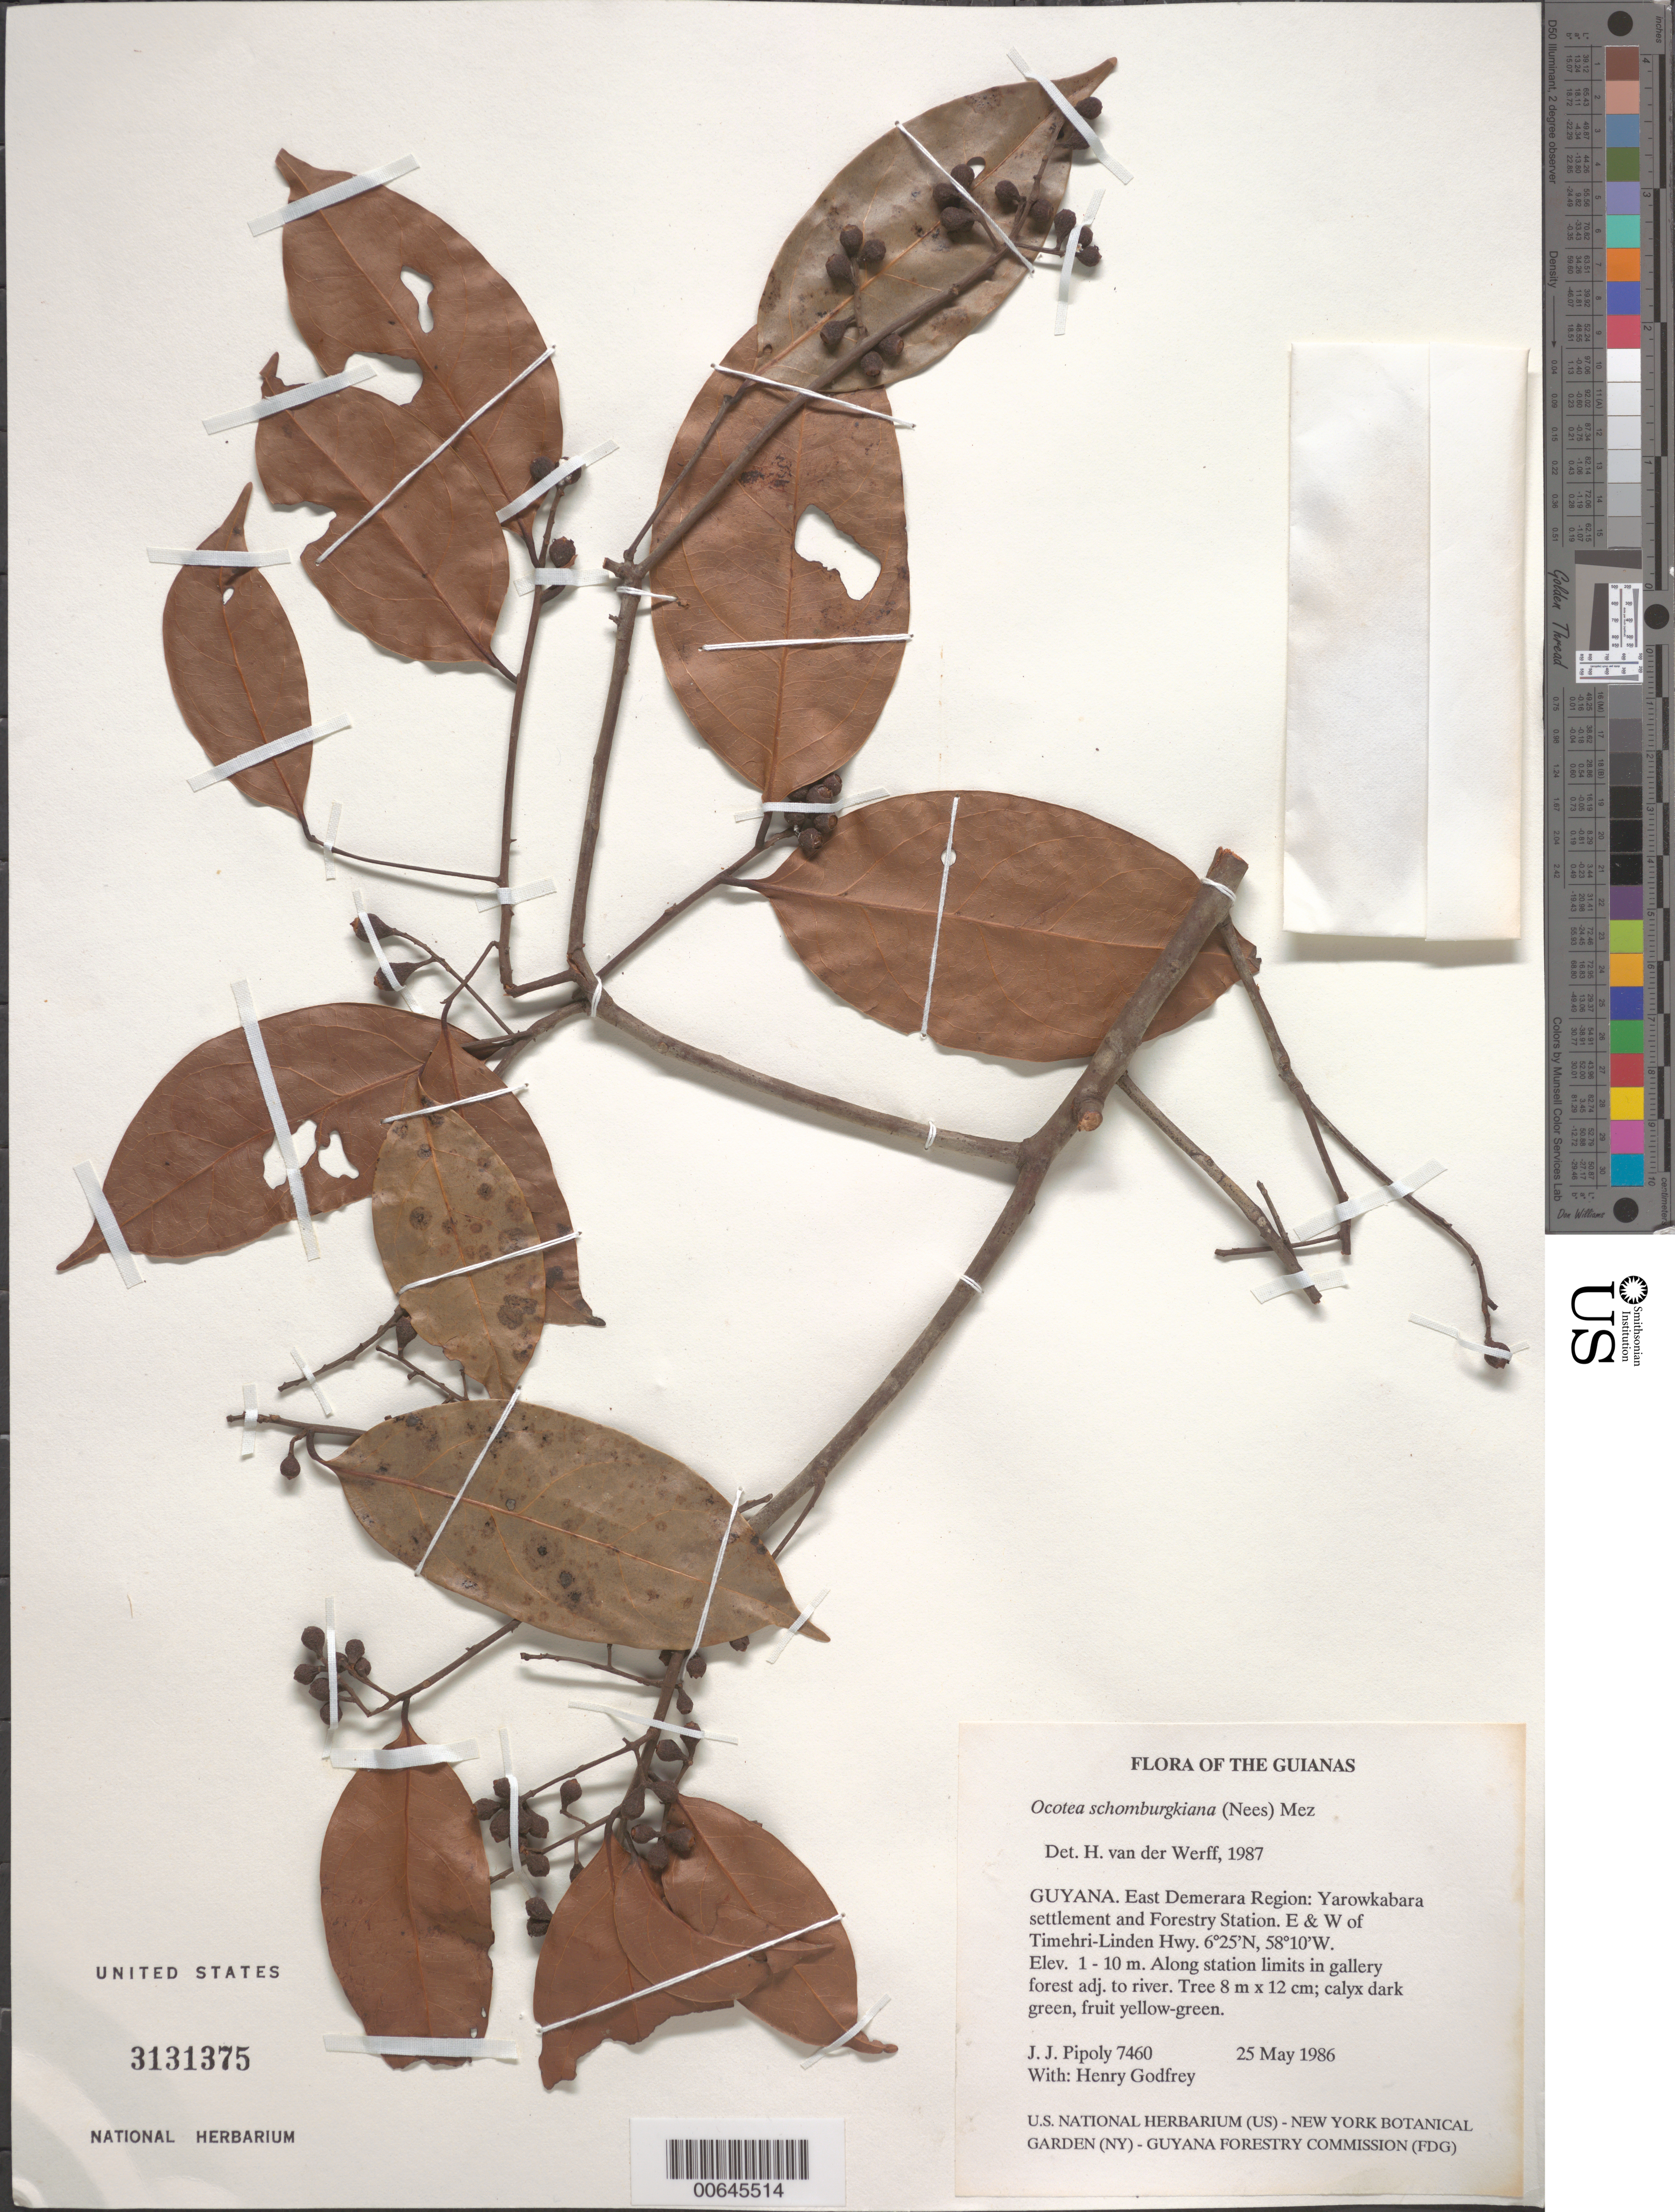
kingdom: Plantae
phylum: Tracheophyta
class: Magnoliopsida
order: Laurales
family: Lauraceae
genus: Ocotea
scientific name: Ocotea schomburgkiana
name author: (Nees) Mez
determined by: van der Werff, H., (MO), Missouri Botanical Garden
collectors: J. J. Pipoly & H. Godfrey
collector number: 7460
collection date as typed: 25 May 1986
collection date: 1986-05-25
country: Guyana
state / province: Demerara-Mahaica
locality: Yarowkabra settlement and Forestry Station. E & W of Timehri-Linden Hwy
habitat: Along station limits in gallery forest adj. to river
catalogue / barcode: US 3131375